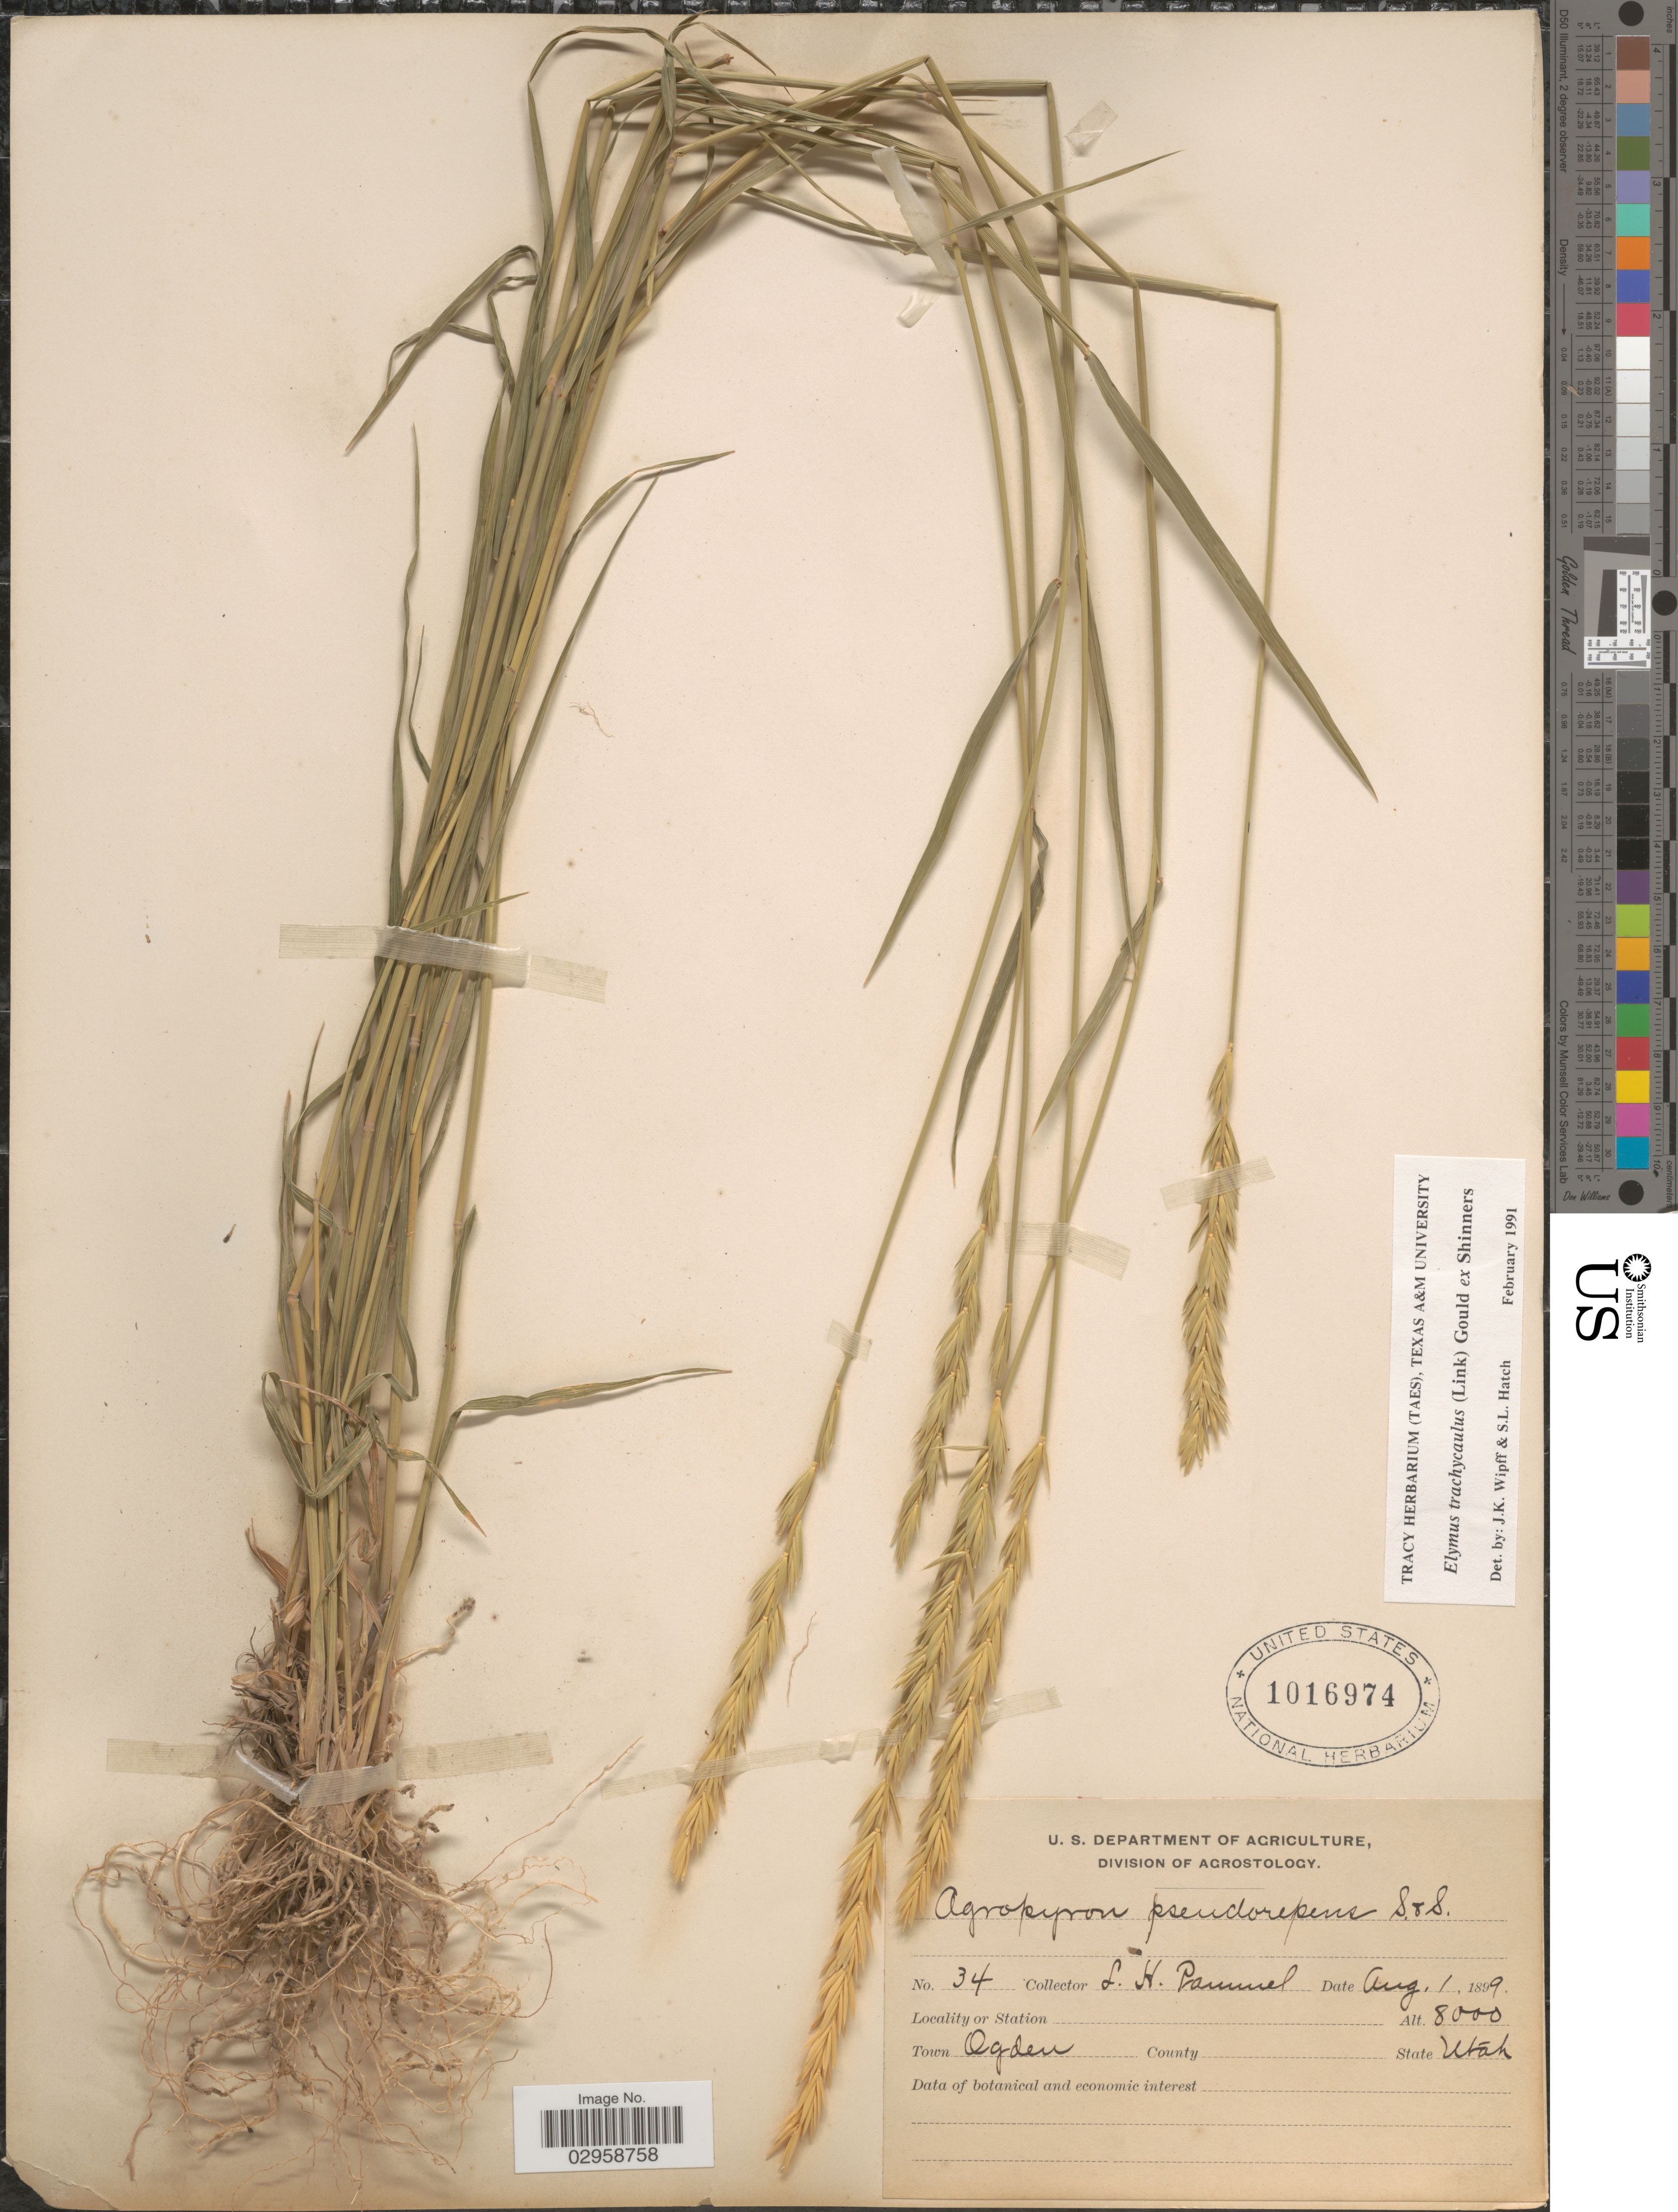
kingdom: Plantae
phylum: Tracheophyta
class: Liliopsida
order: Poales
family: Poaceae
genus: Elymus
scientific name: Elymus trachycaulus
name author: (Link) Gould ex Shinners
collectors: L. Pammel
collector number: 34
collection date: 1899-08-01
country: United States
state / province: Utah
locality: Town Ogden.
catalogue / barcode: US 1016974